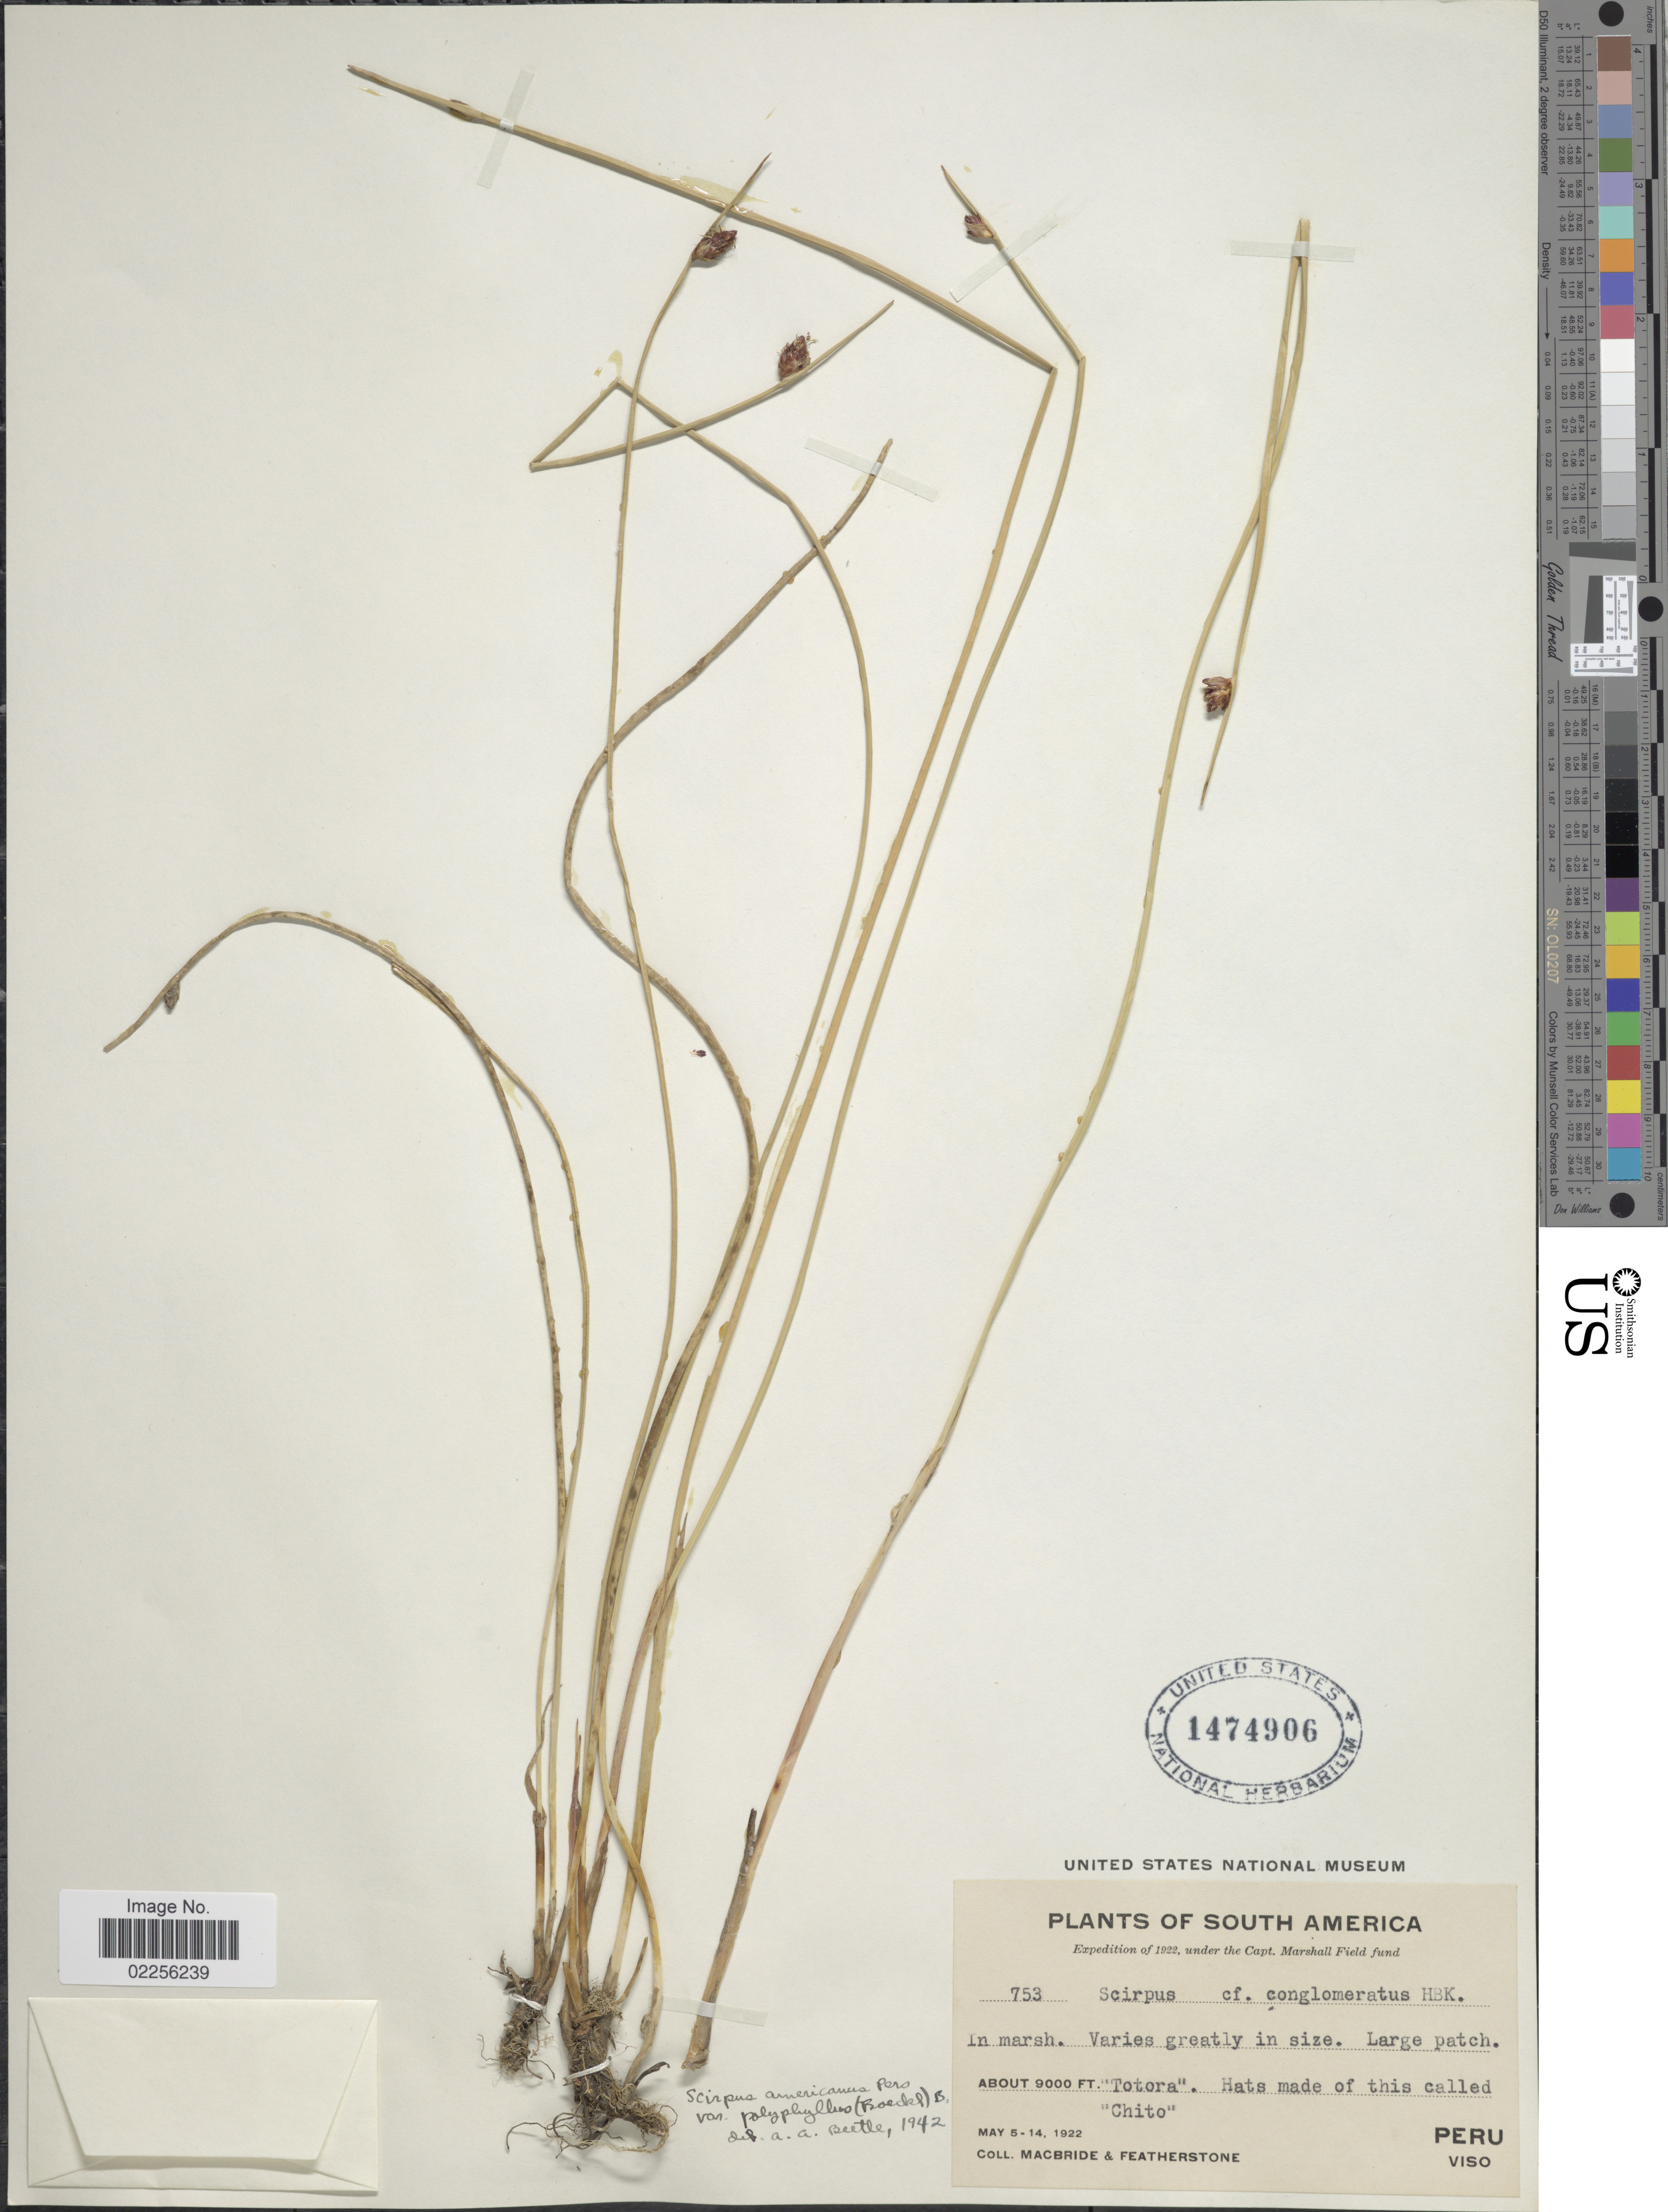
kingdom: Plantae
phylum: Tracheophyta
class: Liliopsida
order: Poales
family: Cyperaceae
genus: Schoenoplectus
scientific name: Schoenoplectus pungens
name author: (Vahl) Palla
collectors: Macbride, -- & -. Featherstone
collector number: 753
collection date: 1922-05-05/1922-05-14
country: Peru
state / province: Lima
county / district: Huarochirí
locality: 'Totora'. Hats made of this called 'Chito', Viso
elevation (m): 2743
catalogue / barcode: US 1474906